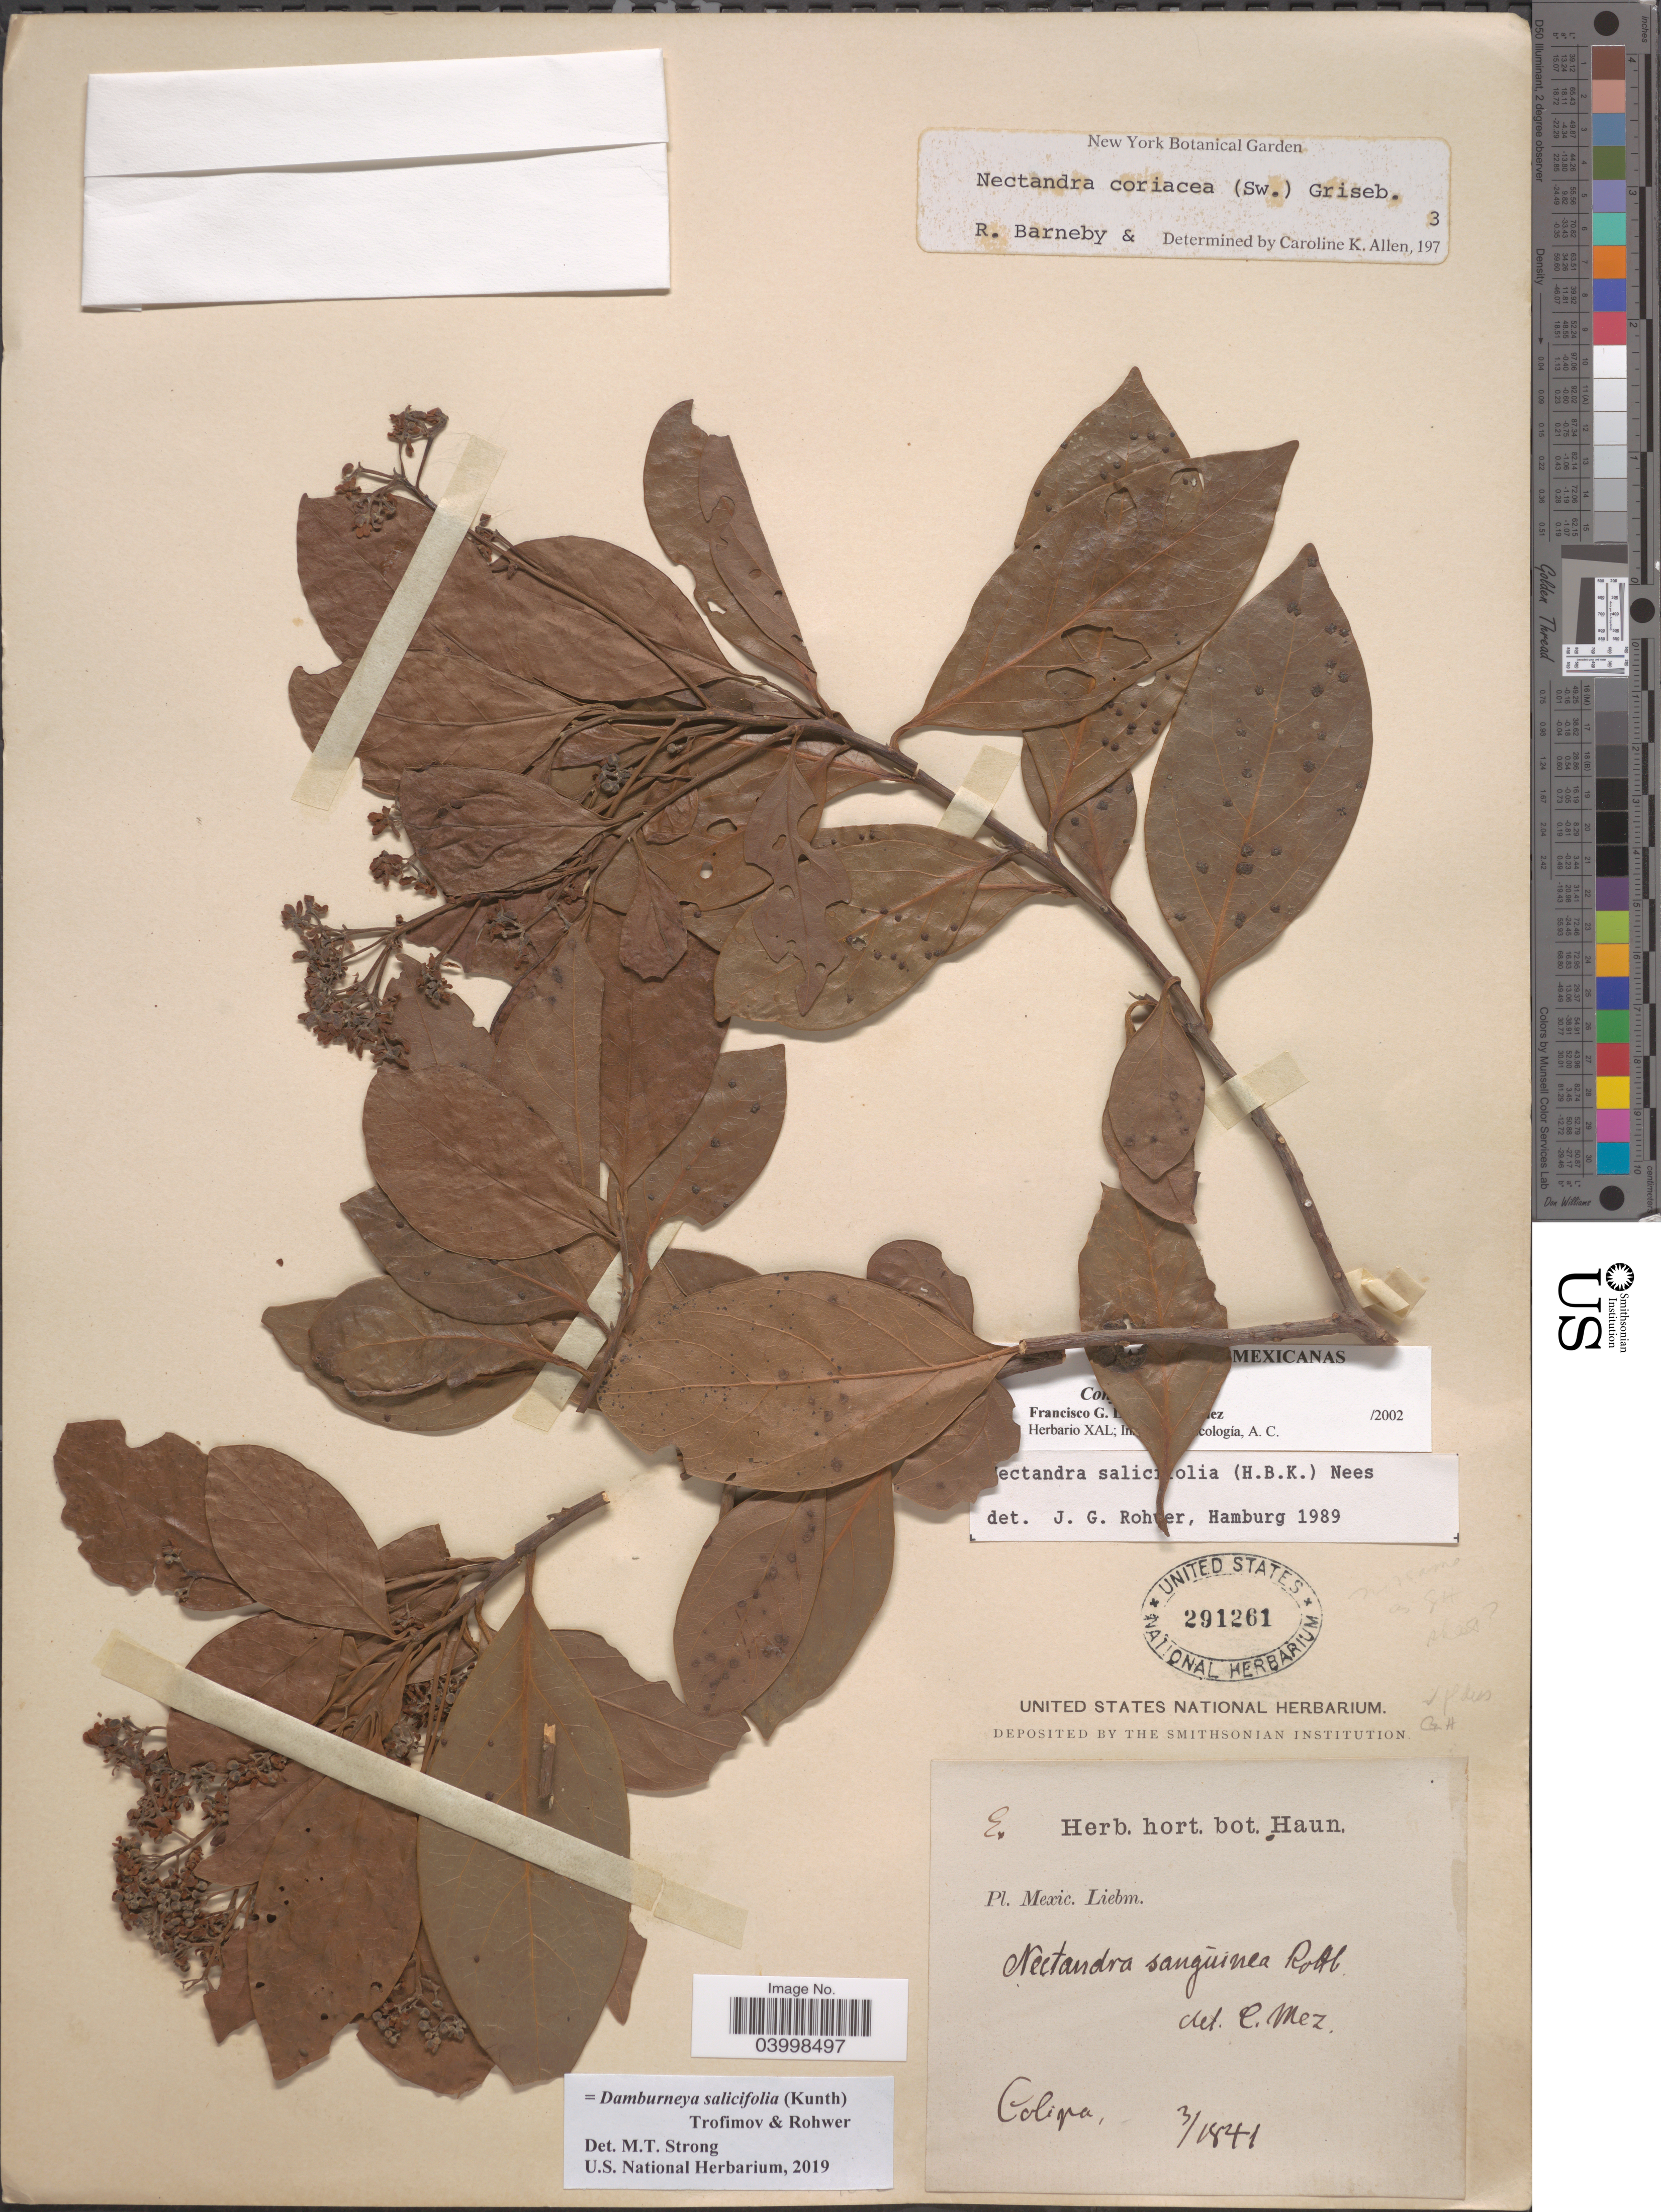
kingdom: Plantae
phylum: Tracheophyta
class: Magnoliopsida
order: Laurales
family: Lauraceae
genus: Damburneya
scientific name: Damburneya salicifolia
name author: (Kunth) Trofimov & Rohwer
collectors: Liebm.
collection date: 1841-03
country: Mexico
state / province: Colima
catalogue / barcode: US 291261